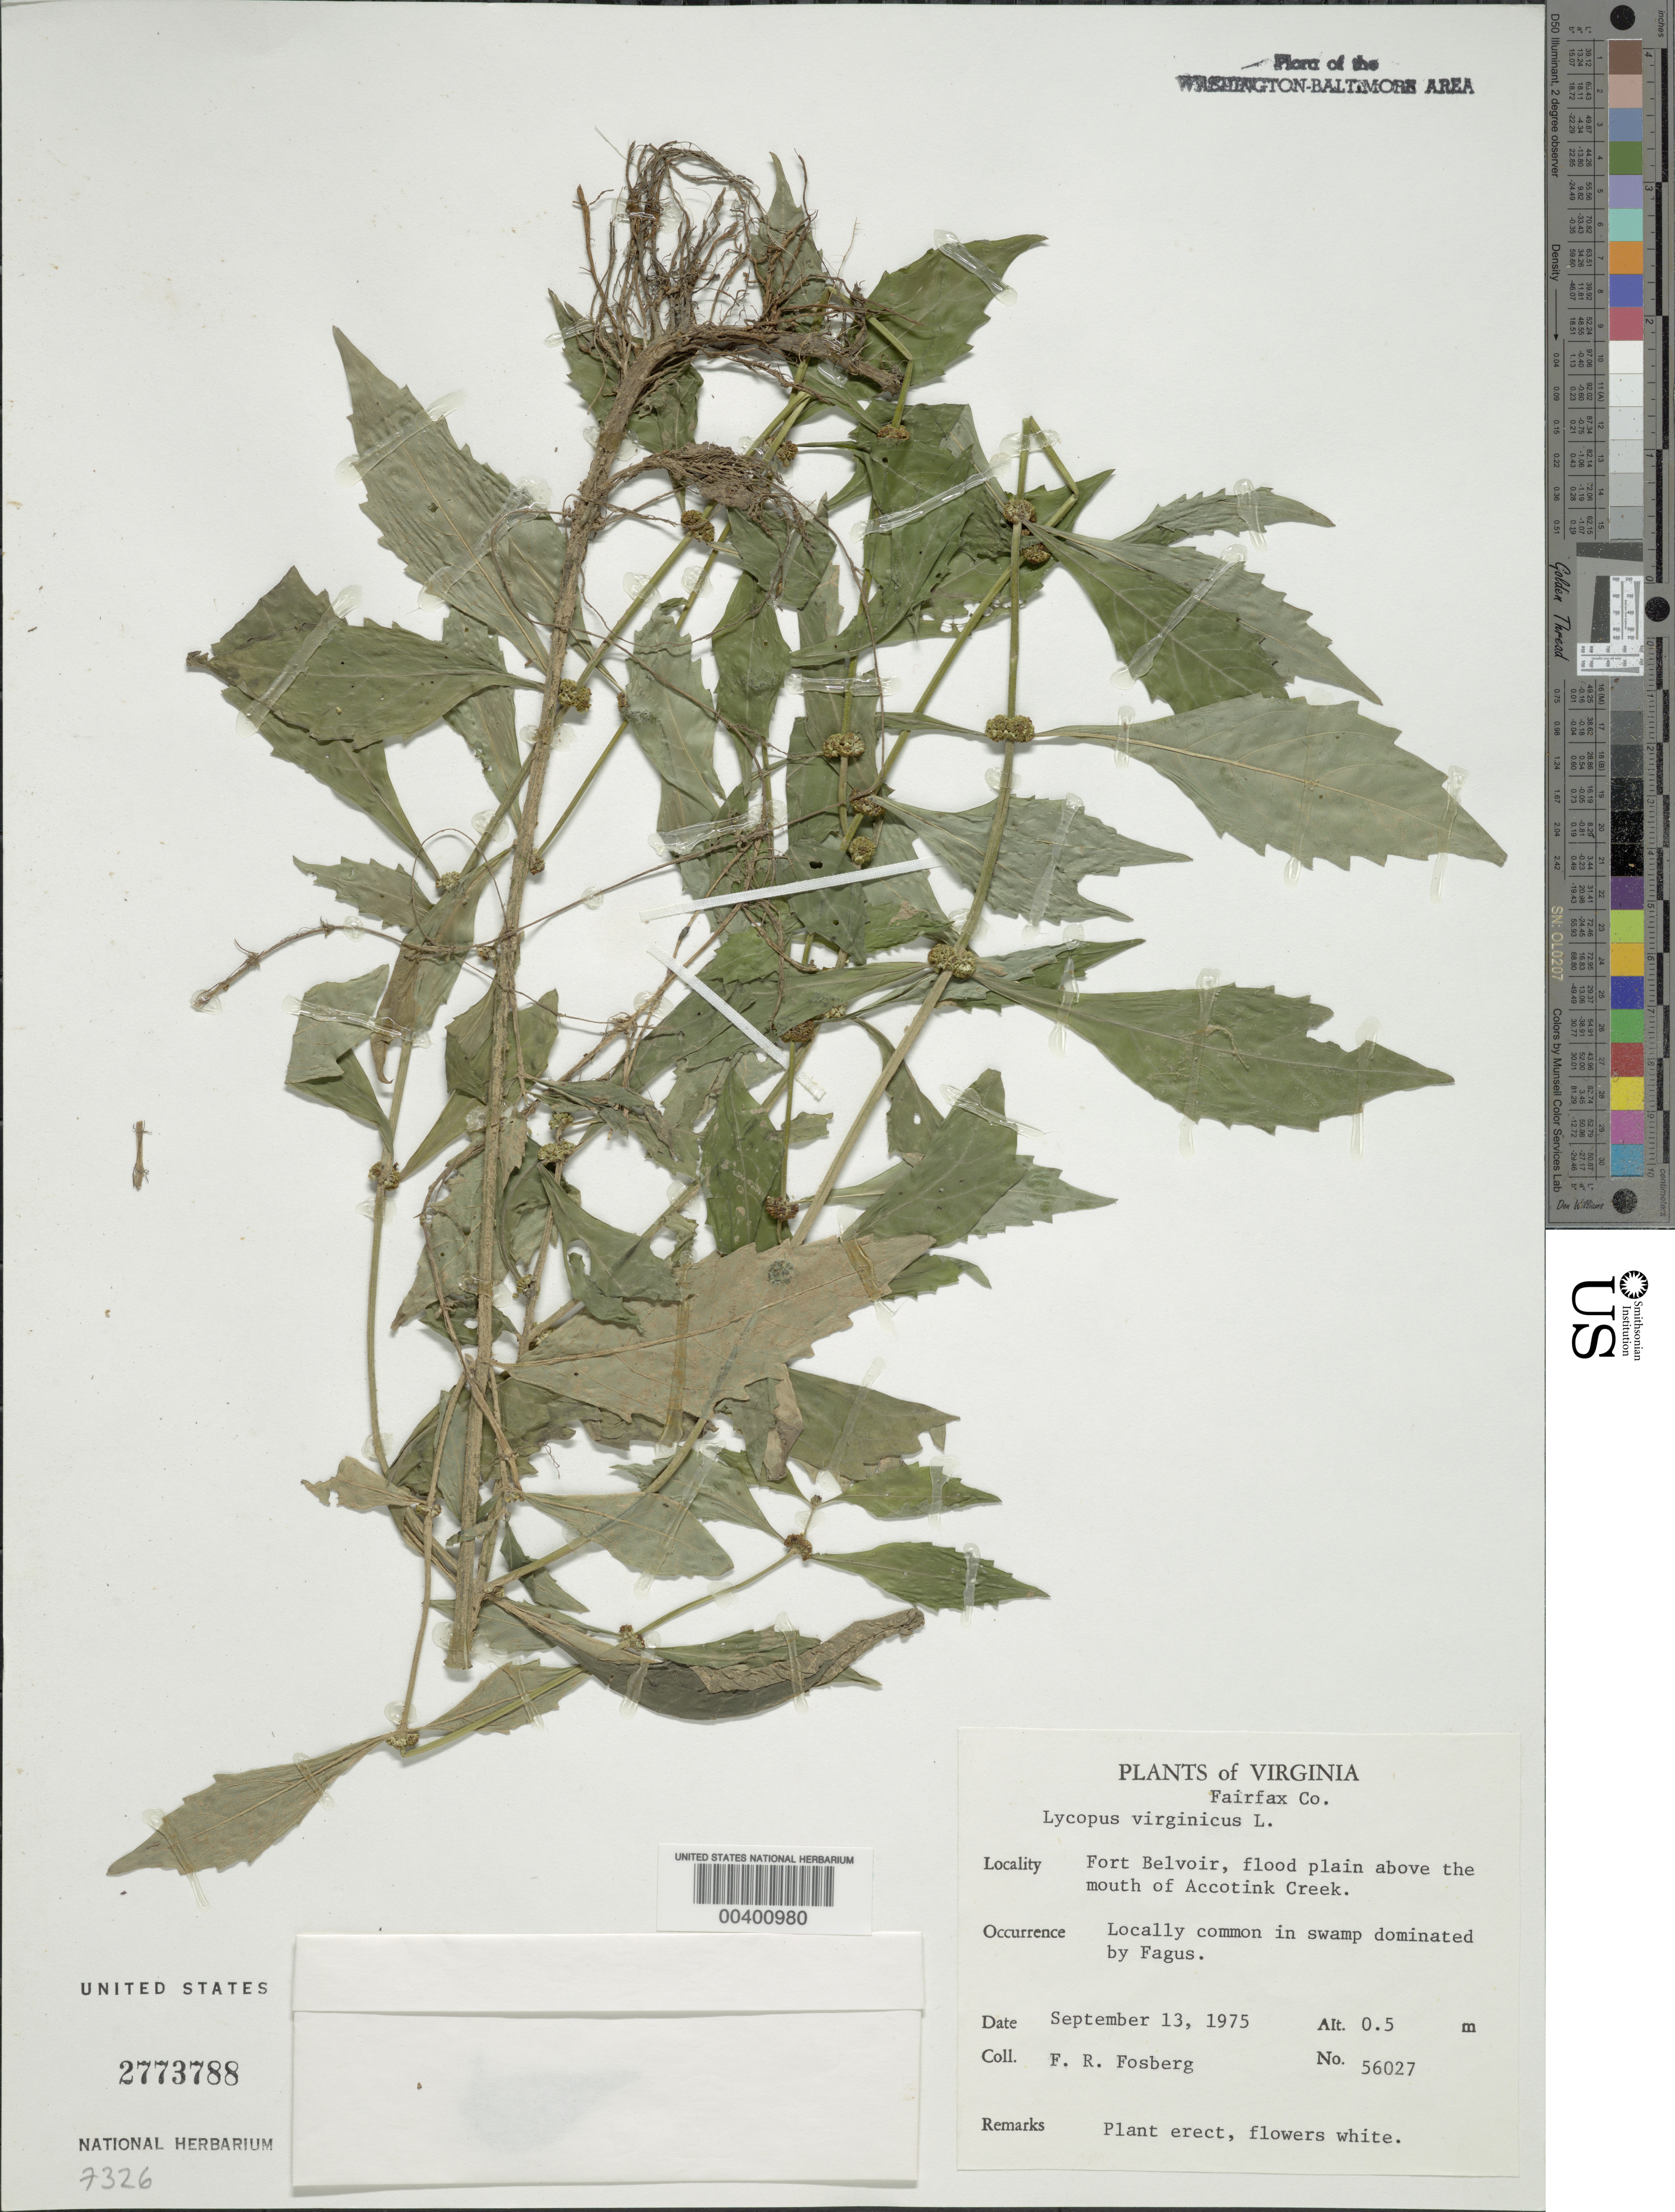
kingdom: Plantae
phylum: Tracheophyta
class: Magnoliopsida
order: Lamiales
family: Lamiaceae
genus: Lycopus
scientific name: Lycopus virginicus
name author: L.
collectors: F. R. Fosberg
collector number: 56027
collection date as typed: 13 Sep 1975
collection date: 1975-09-13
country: United States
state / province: Virginia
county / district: Fairfax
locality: Fort Belvoir, above mouth of Accotink Creek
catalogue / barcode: US 2773788